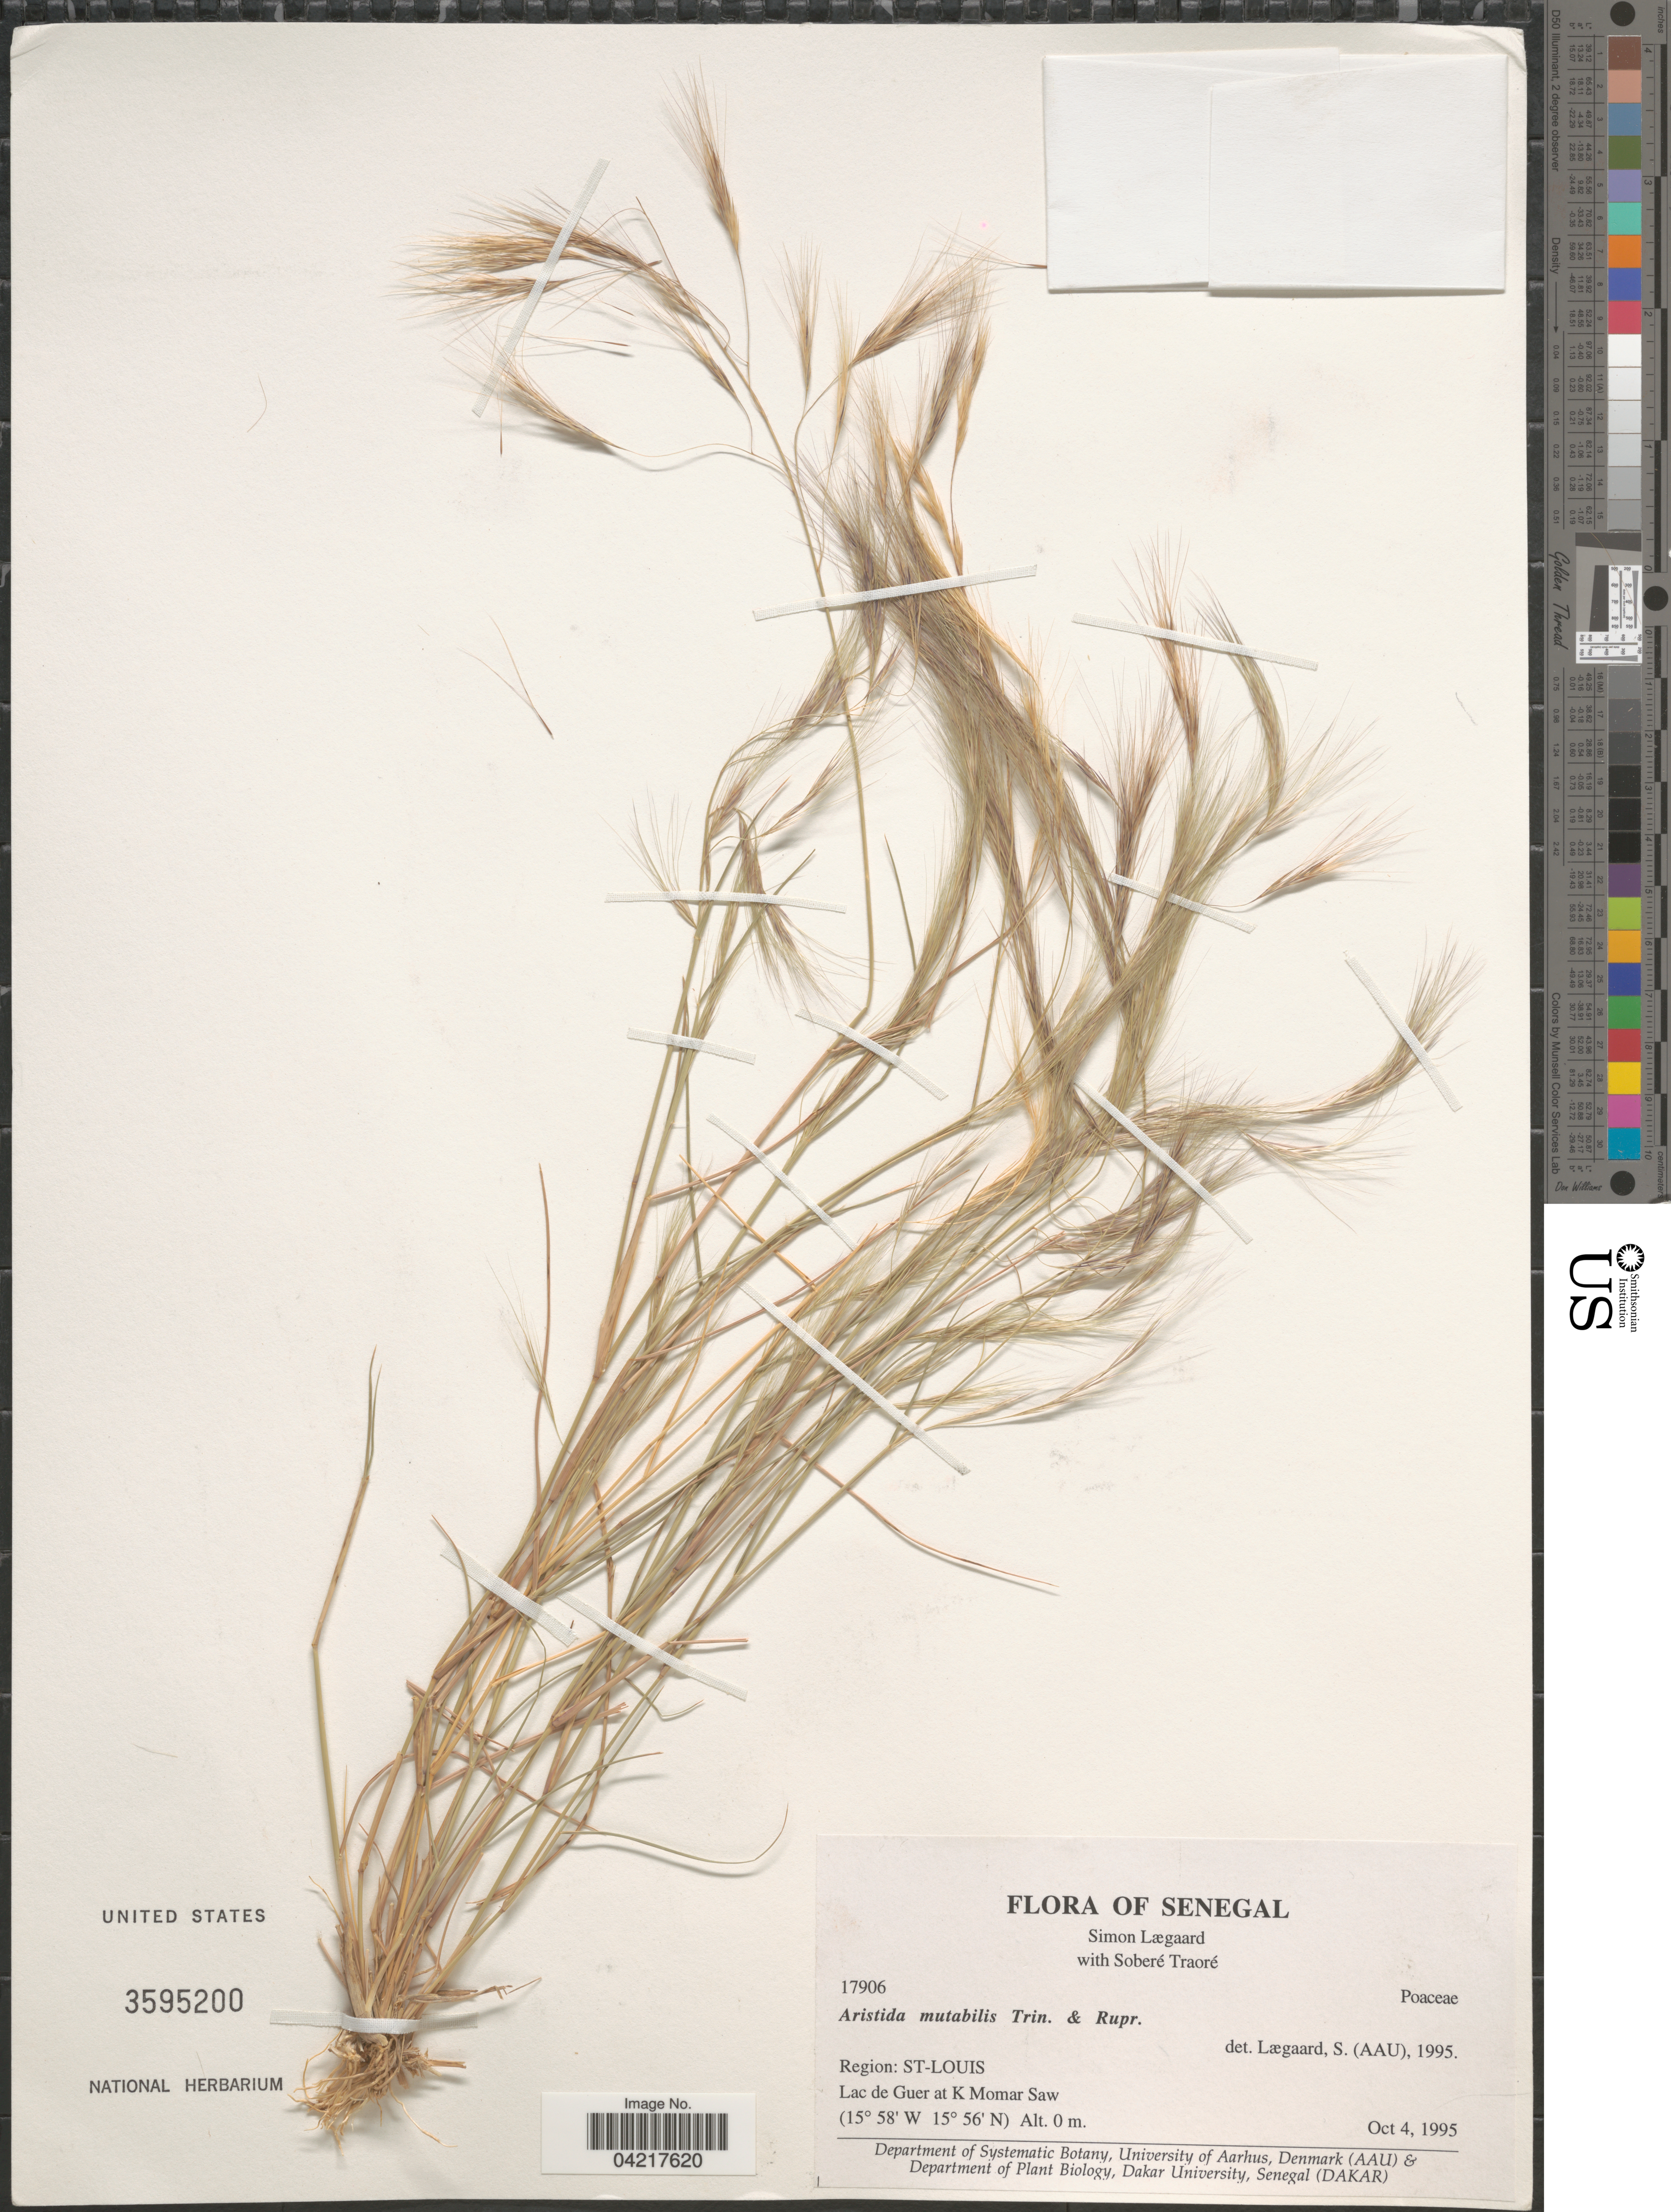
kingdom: Plantae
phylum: Tracheophyta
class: Liliopsida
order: Poales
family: Poaceae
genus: Aristida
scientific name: Aristida mutabilis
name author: Trin. & Rupr.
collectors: S. Lægaard & S. Traore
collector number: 17906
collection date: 1995-10-04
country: Senegal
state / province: Saint-Louis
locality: Region: St-Louis. Lac de Guer at K Momar Saw.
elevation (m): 0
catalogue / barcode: US 3595200